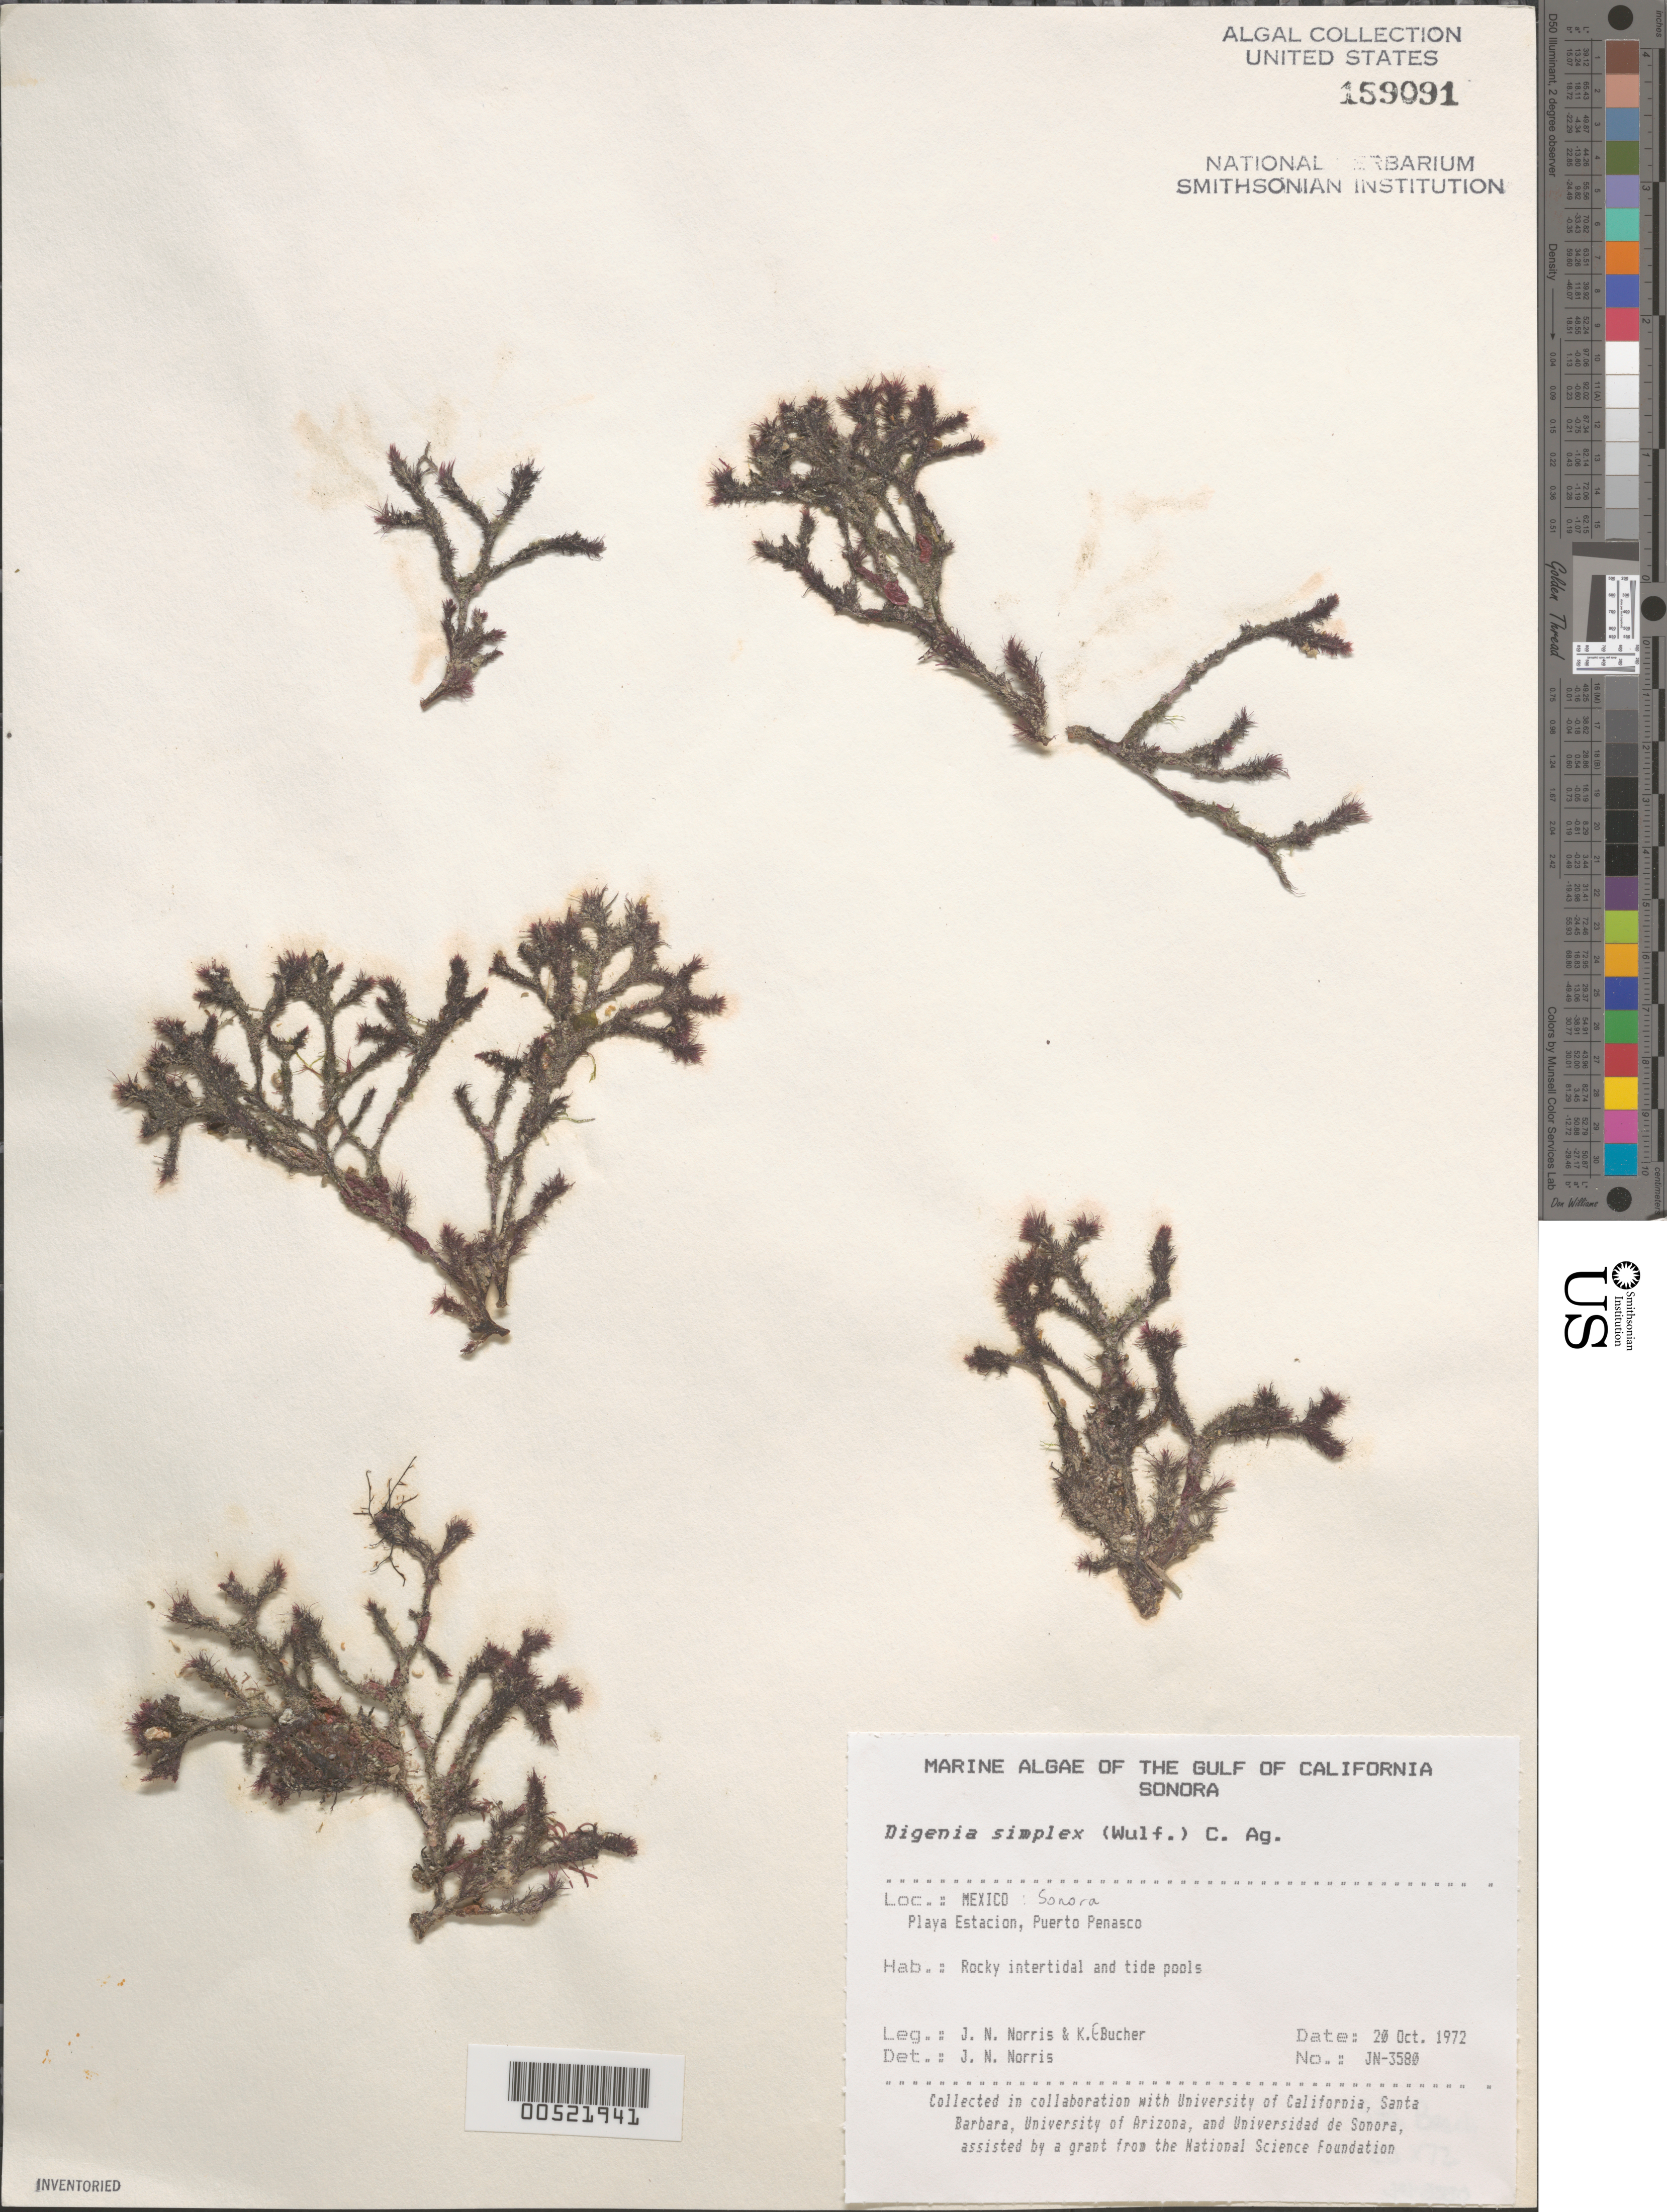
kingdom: Plantae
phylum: Rhodophyta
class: Florideophyceae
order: Ceramiales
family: Rhodomelaceae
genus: Digenea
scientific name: Digenea simplex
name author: (Wulfen) C. Agardh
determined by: Norris, James N.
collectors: J. N. Norris & K. E. Bucher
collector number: JN-3580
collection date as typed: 20 Oct 1972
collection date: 1972-10-20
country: Mexico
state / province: Sonora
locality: Playa Estacion, Puerto Penasco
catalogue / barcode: US 159091